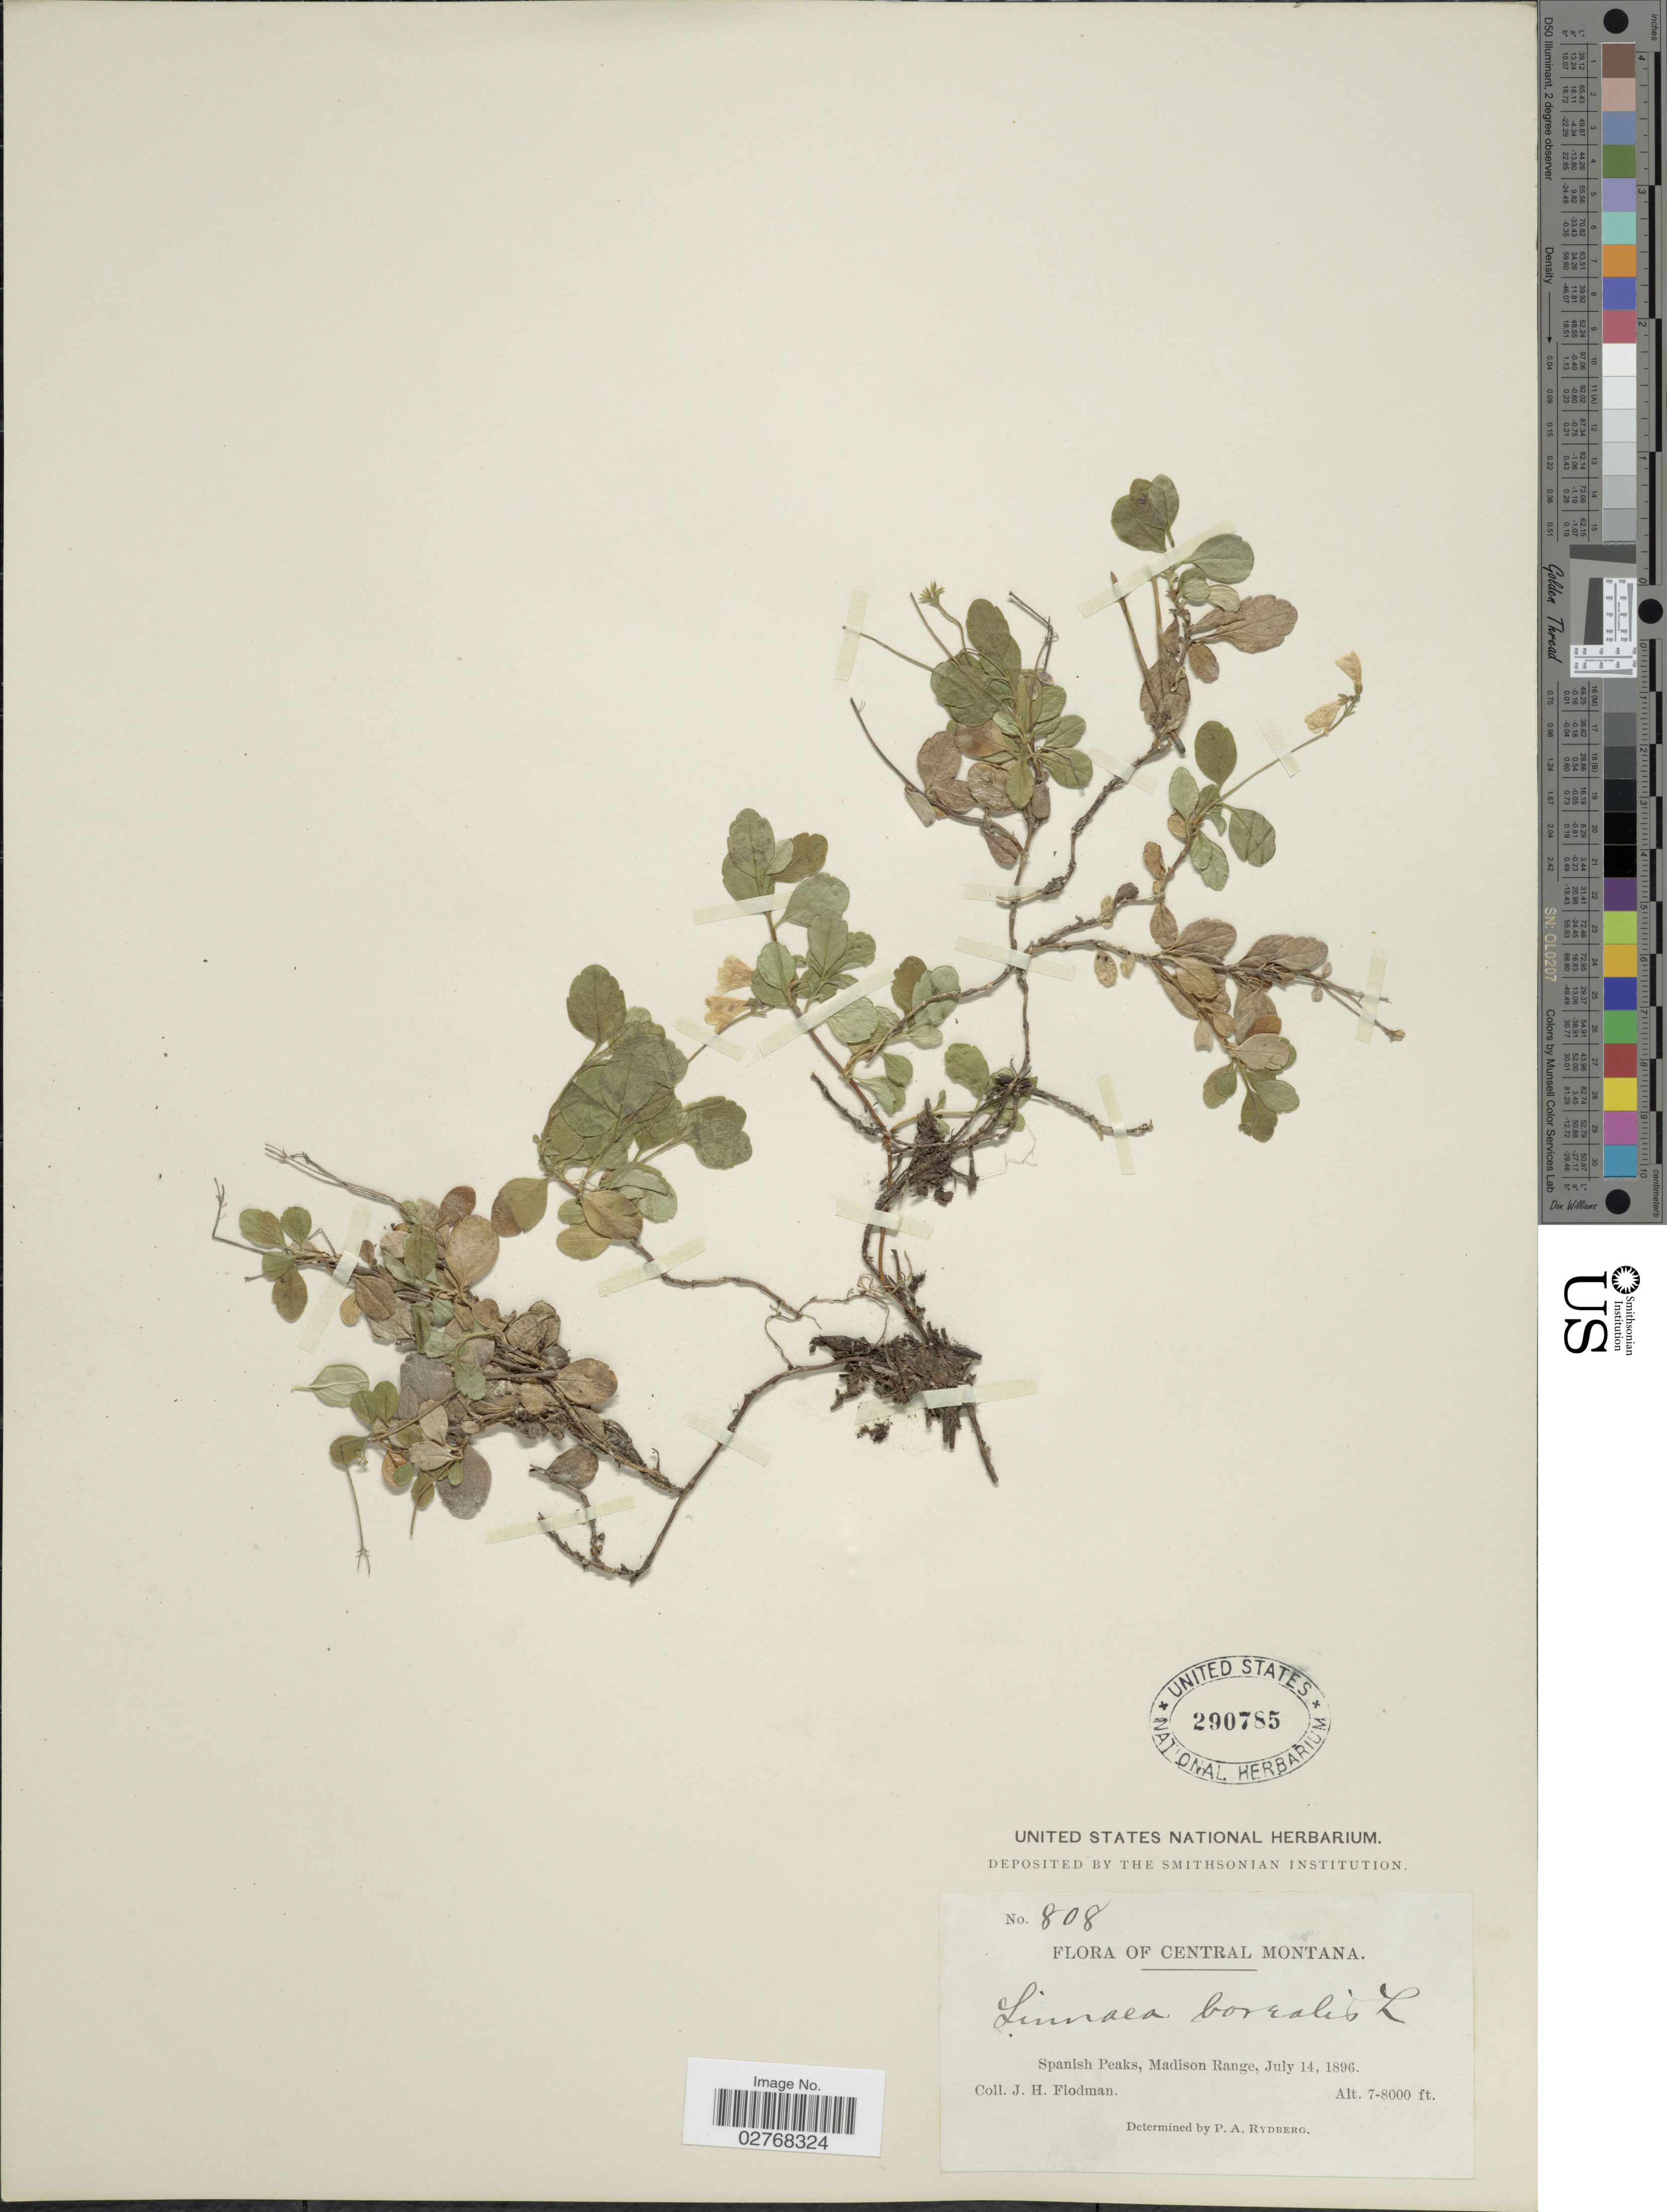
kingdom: Plantae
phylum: Tracheophyta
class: Magnoliopsida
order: Dipsacales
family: Caprifoliaceae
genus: Linnaea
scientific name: Linnaea borealis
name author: L.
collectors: J. Flodman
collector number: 808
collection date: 1896-07-14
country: United States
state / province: Montana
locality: Central Montana. Spanish Peaks, Madison Range.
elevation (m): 2134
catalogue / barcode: US 290785